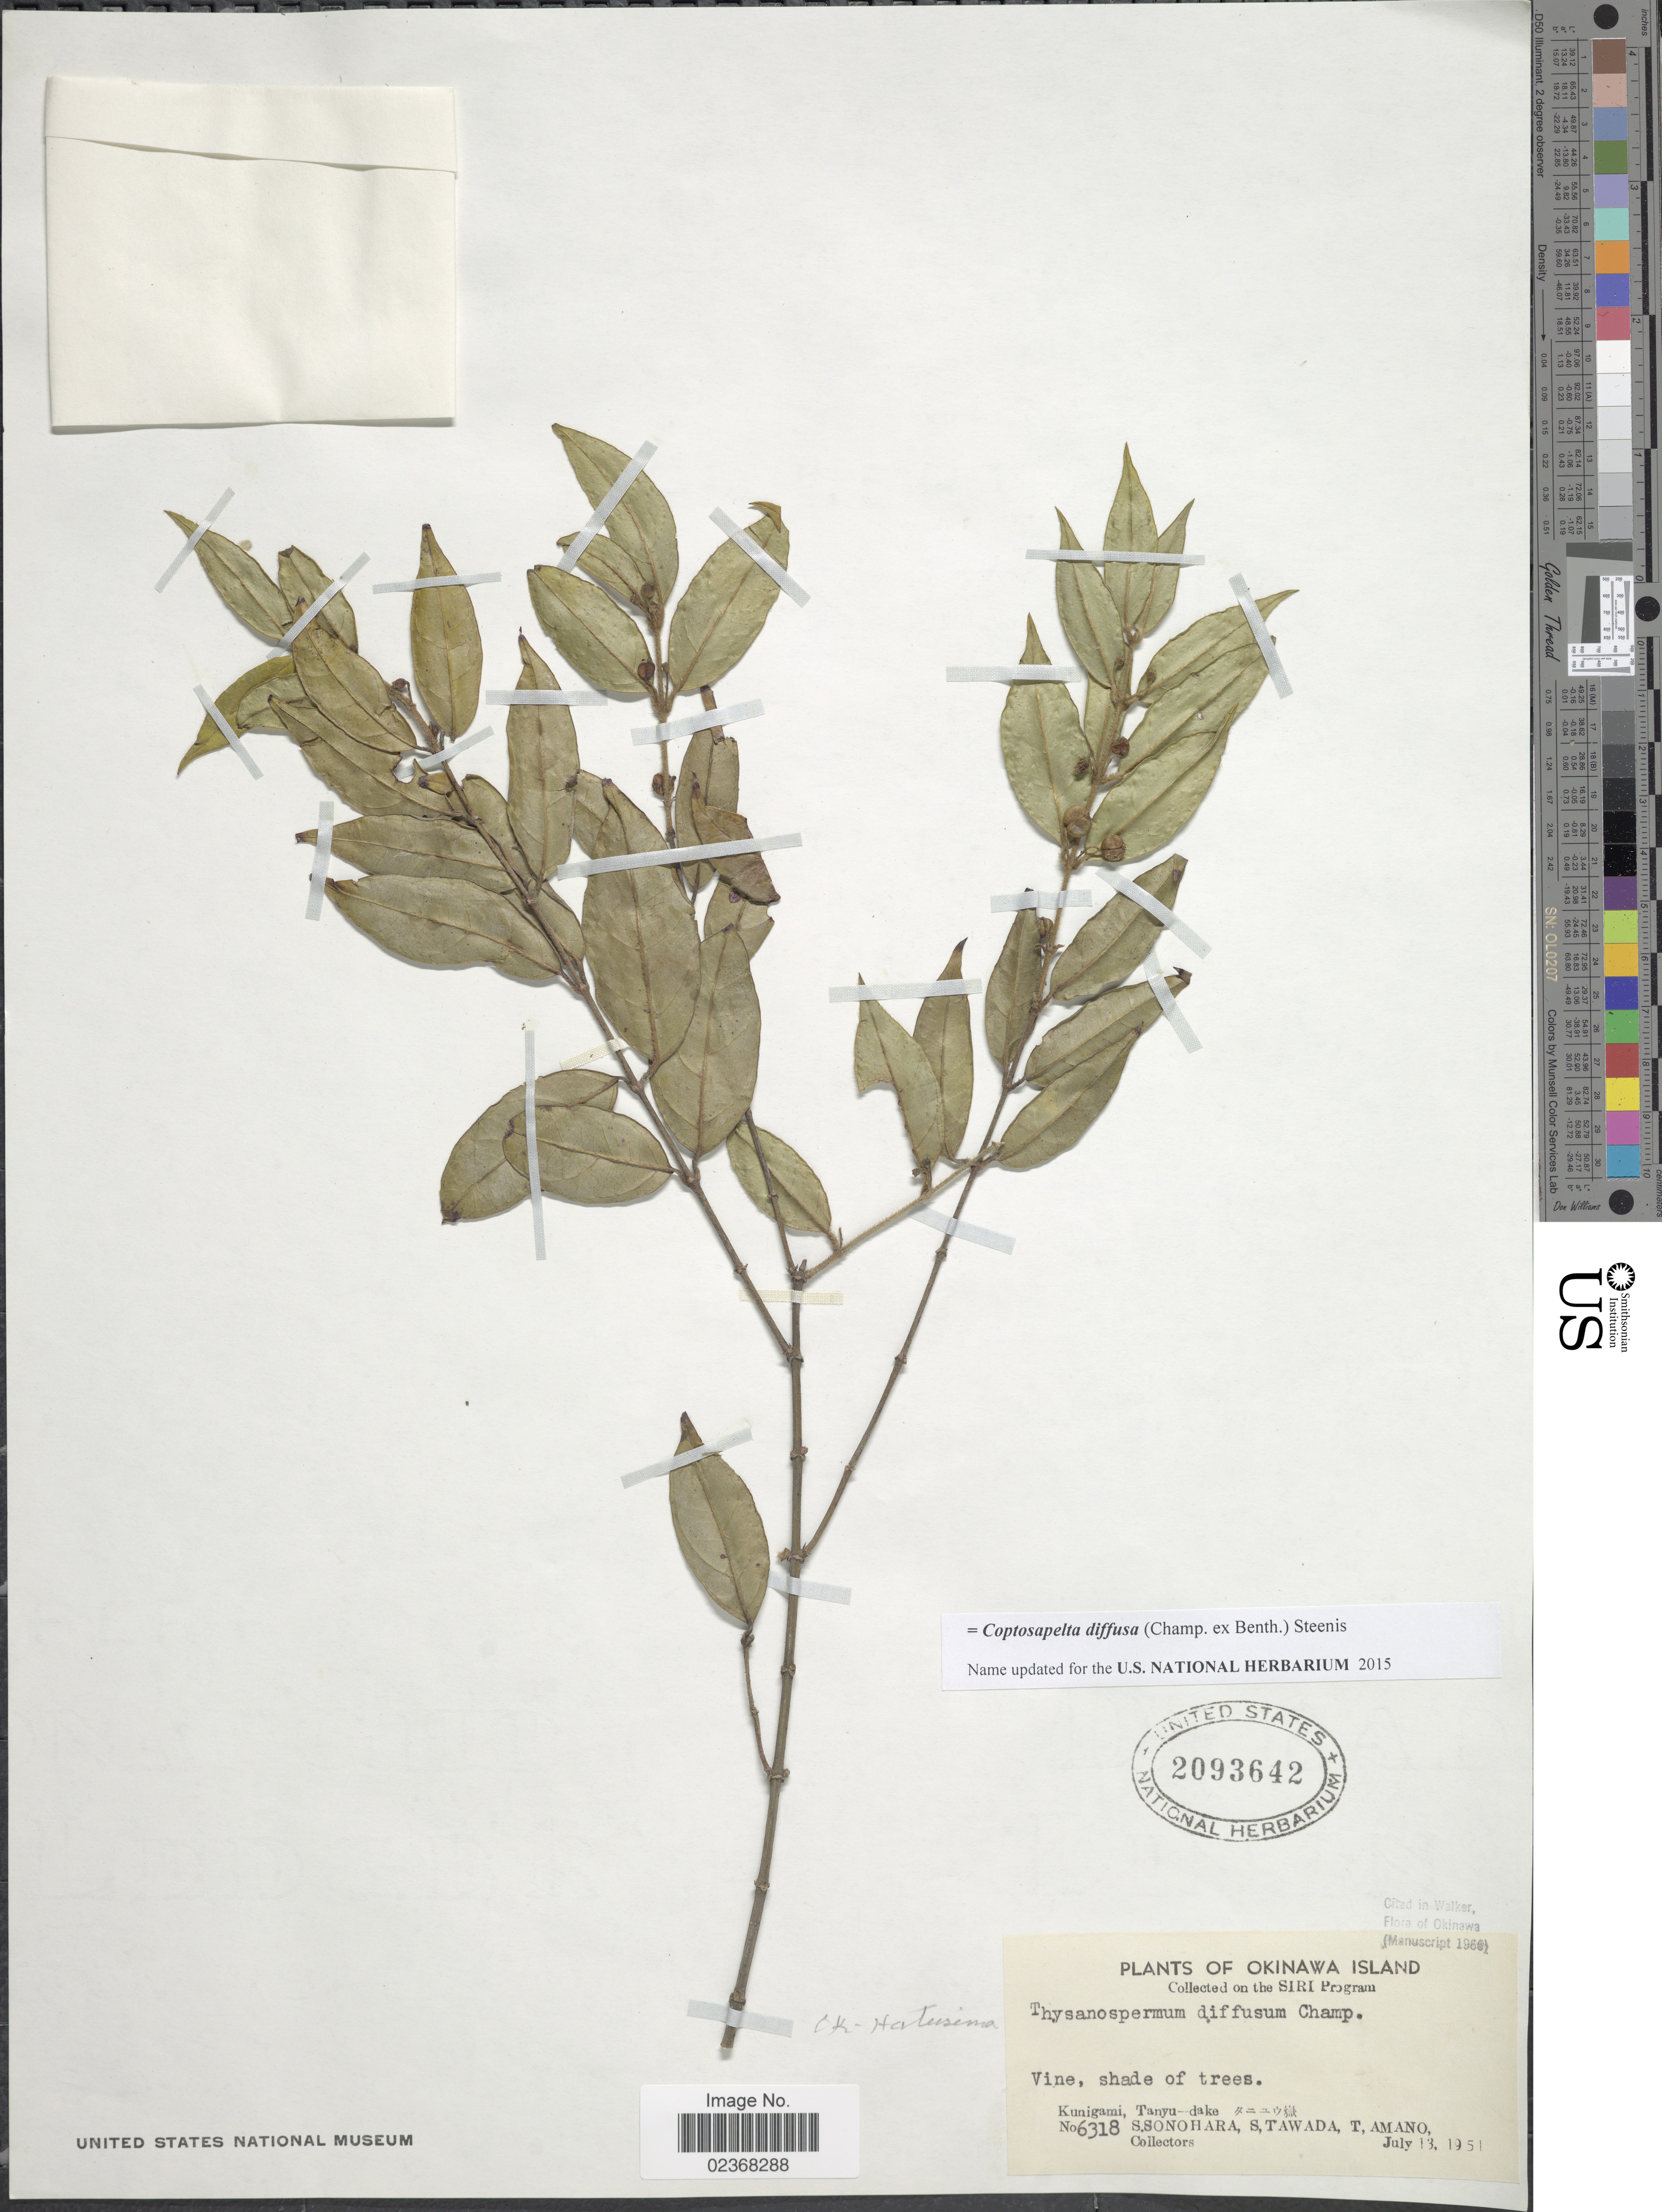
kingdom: Plantae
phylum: Tracheophyta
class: Magnoliopsida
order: Gentianales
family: Rubiaceae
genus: Coptosapelta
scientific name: Coptosapelta diffusa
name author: (Champ. ex Benth.) Steenis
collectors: S. Sonohara & S. Tawada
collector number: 6318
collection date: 1951-07-13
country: Japan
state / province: Okinawa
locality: Okinawa Island, Junigami, Tanyu-dake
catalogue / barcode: US 2093642